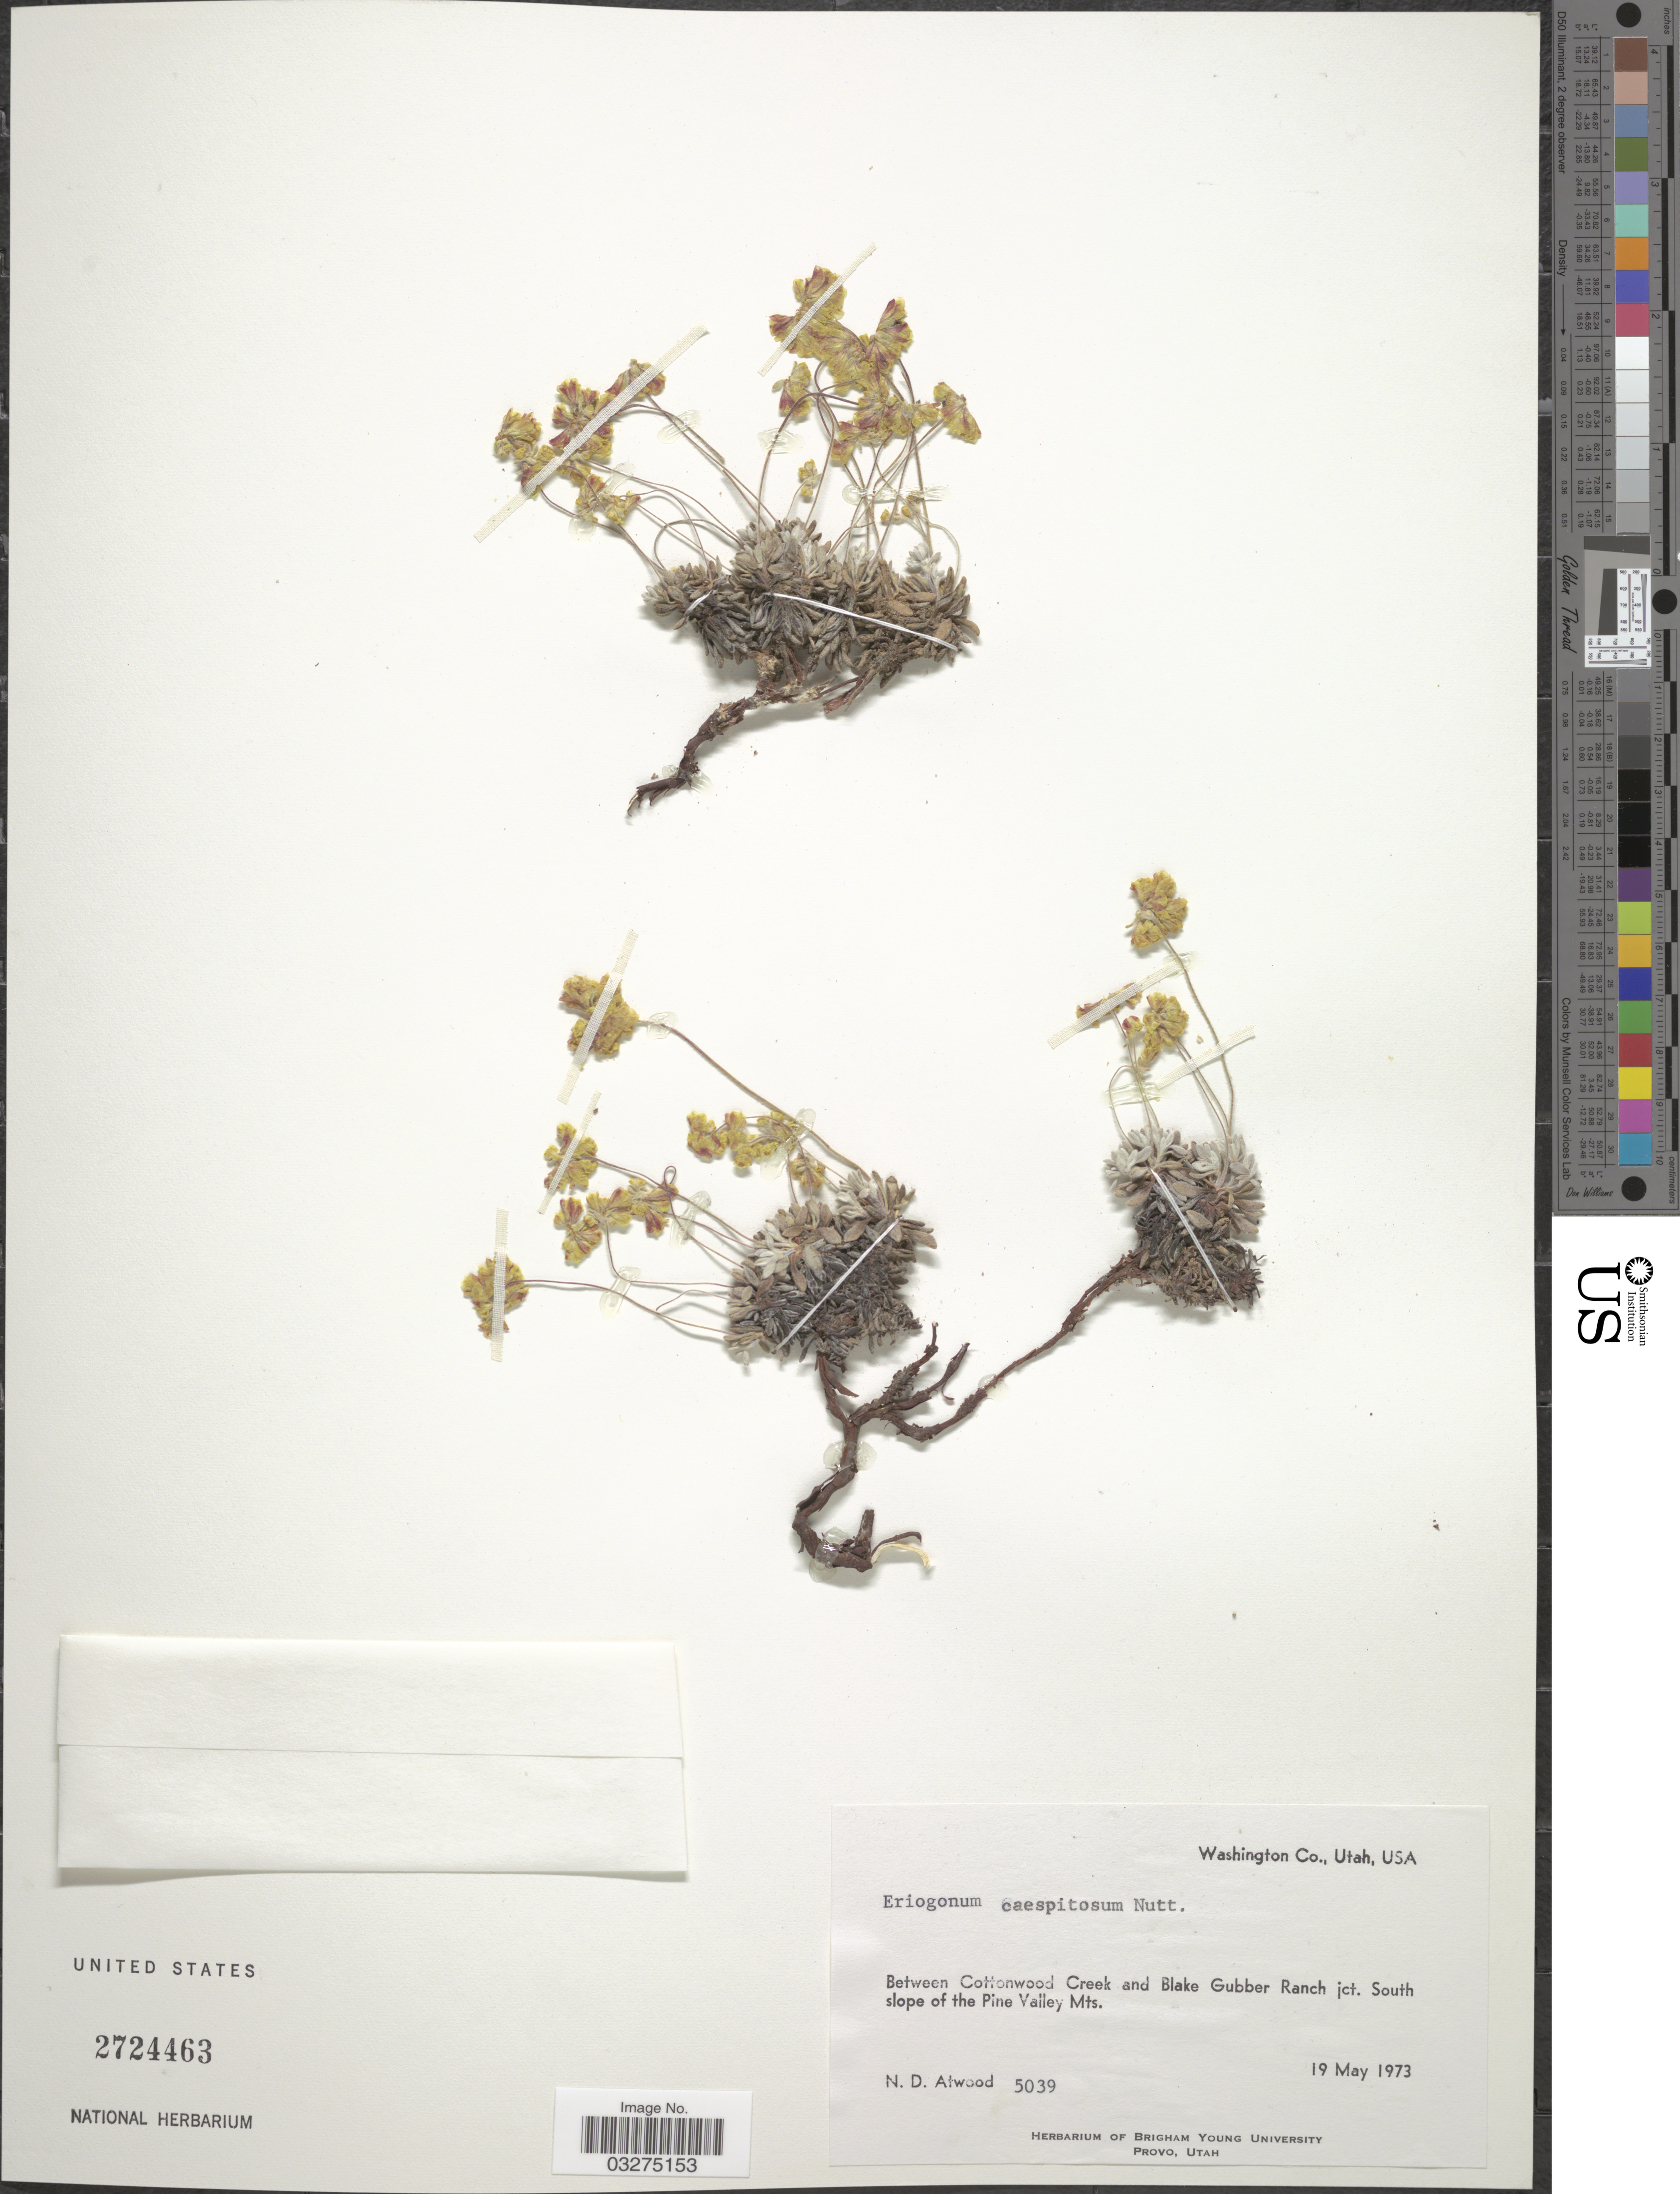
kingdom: Plantae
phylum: Tracheophyta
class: Magnoliopsida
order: Caryophyllales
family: Polygonaceae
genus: Eriogonum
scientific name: Eriogonum caespitosum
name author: Nutt.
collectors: N. Atwood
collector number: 5039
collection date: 1973-05-19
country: United States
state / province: Utah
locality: Washington Co., Between Cottonwood Creek and Blake Gubber Ranch jct. South slope of the Pine Valley Mts.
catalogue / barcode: US 2724463